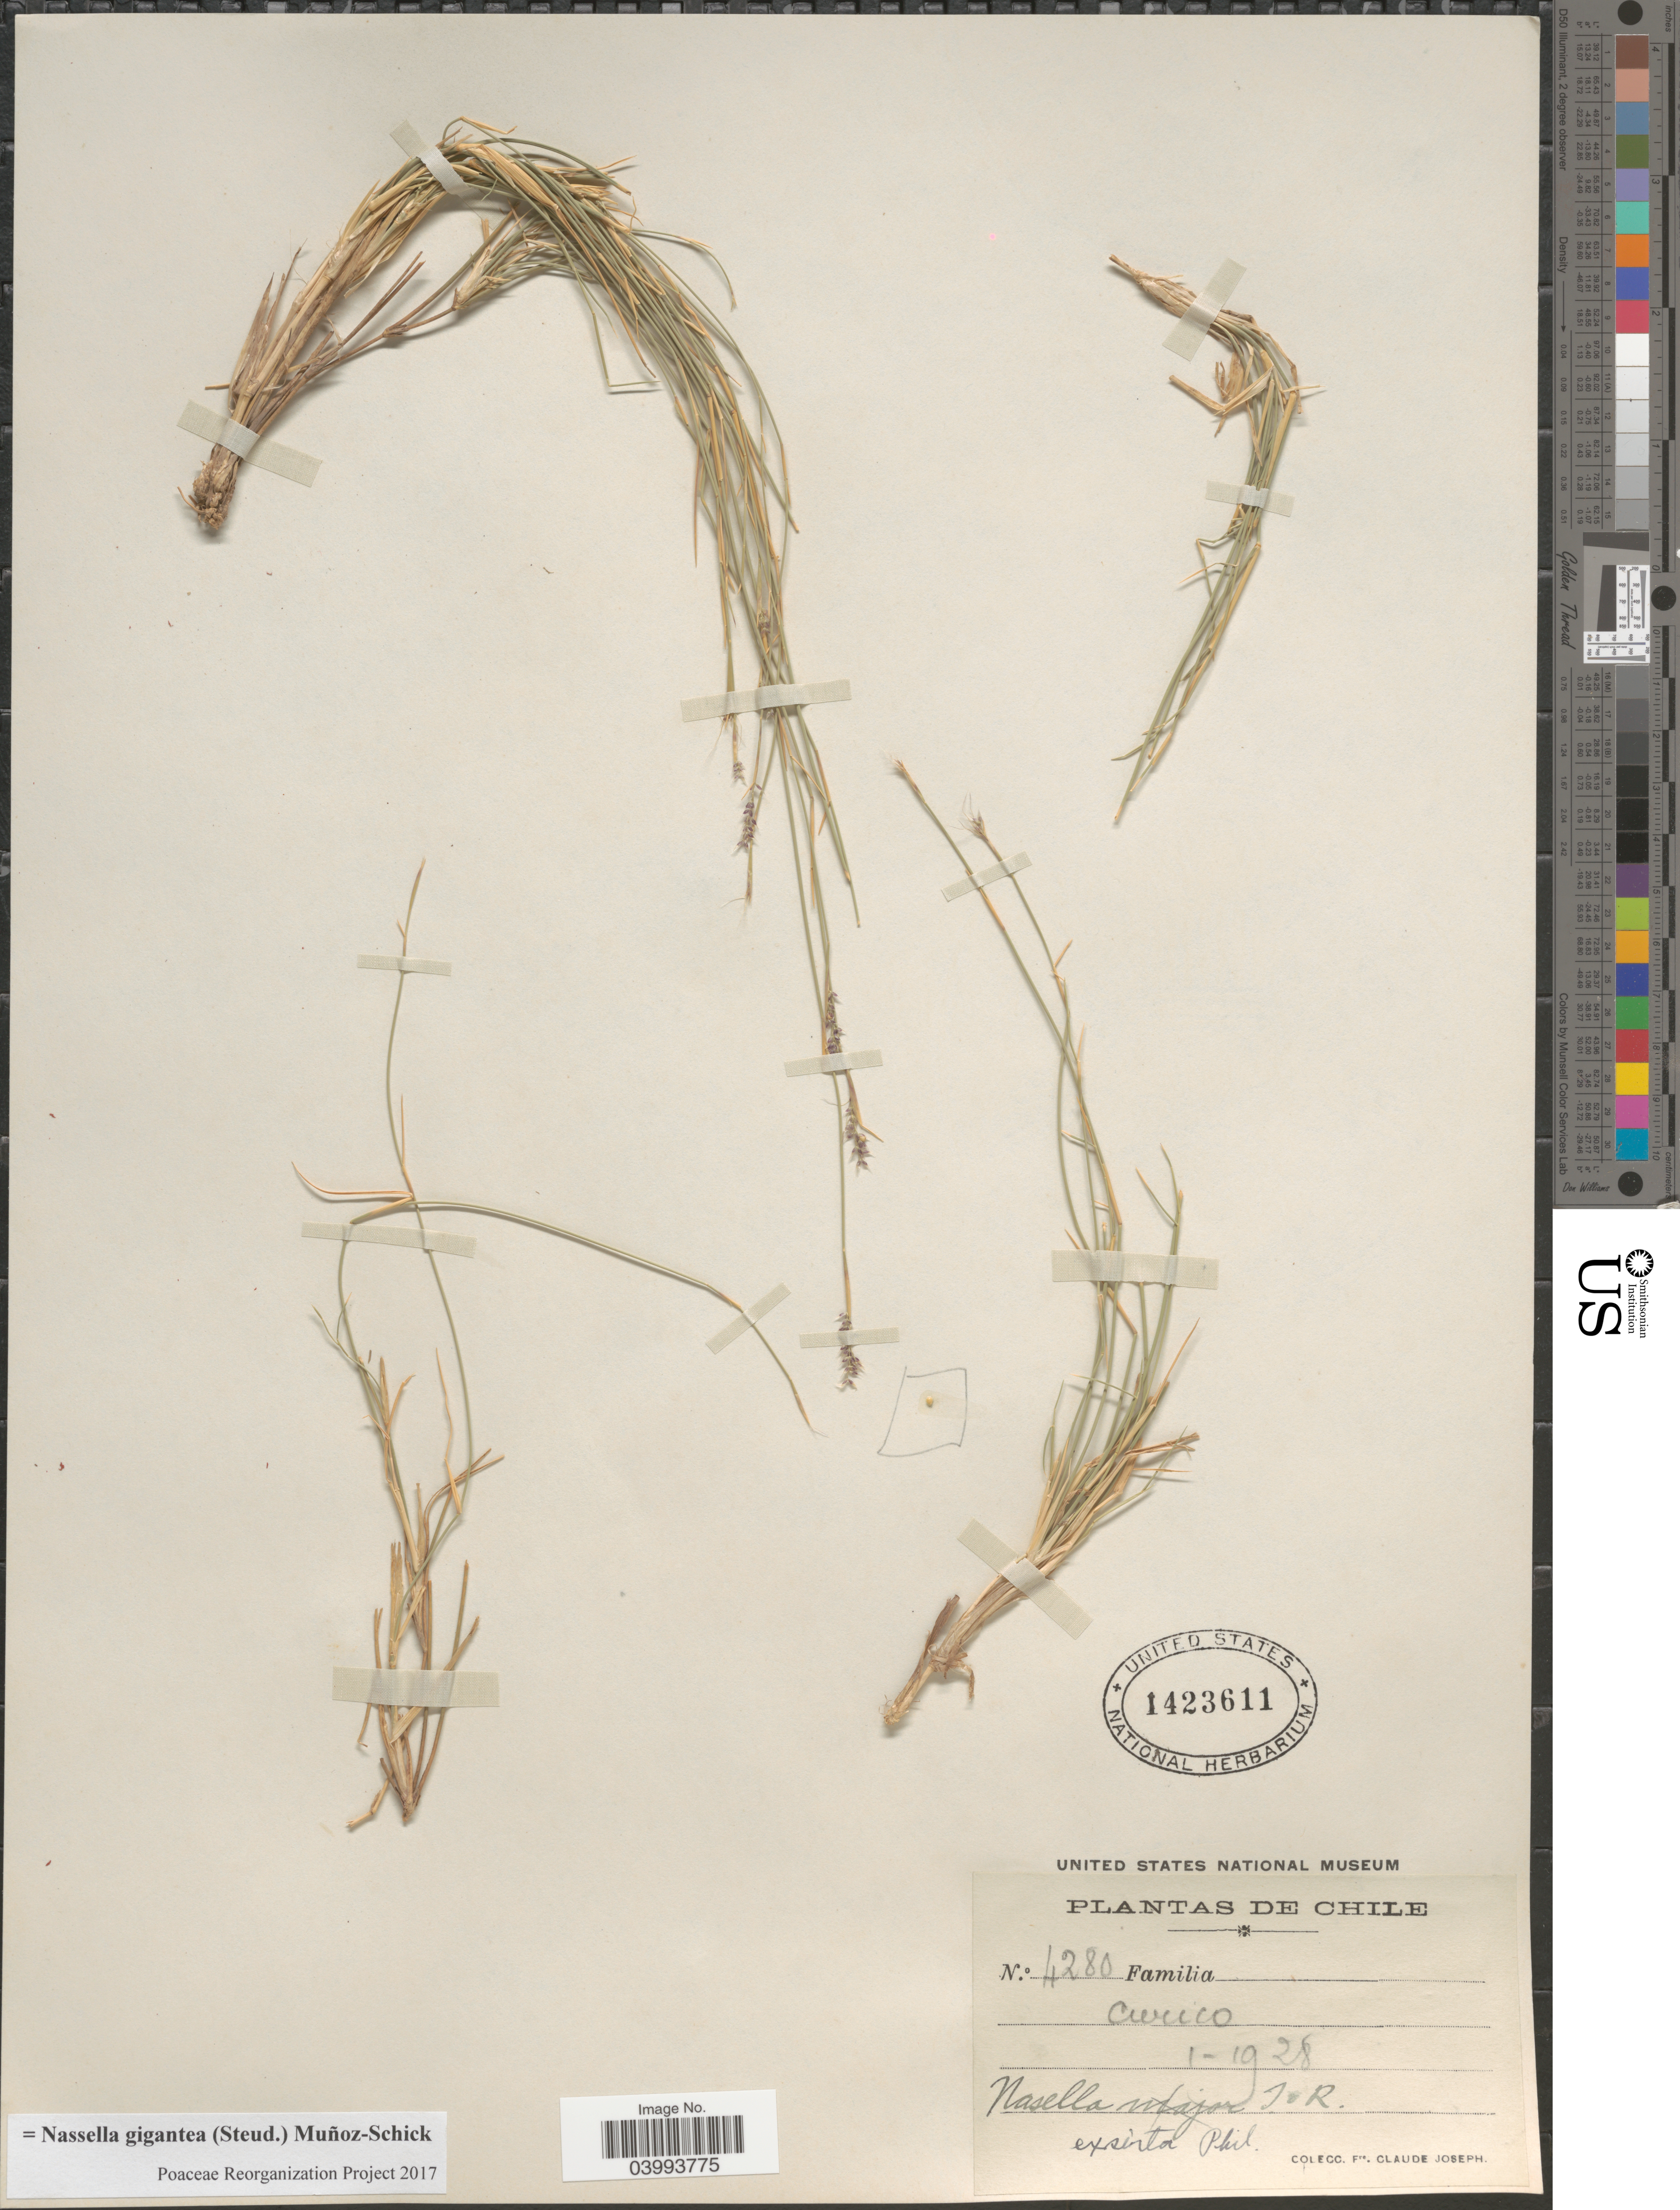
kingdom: Plantae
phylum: Tracheophyta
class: Liliopsida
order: Poales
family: Poaceae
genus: Nassella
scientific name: Nassella gigantea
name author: (Steud.) Muñoz-Schick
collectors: Bro. Claude-Joseph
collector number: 4280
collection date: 1928-01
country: Chile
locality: Curico.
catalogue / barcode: US 1423611